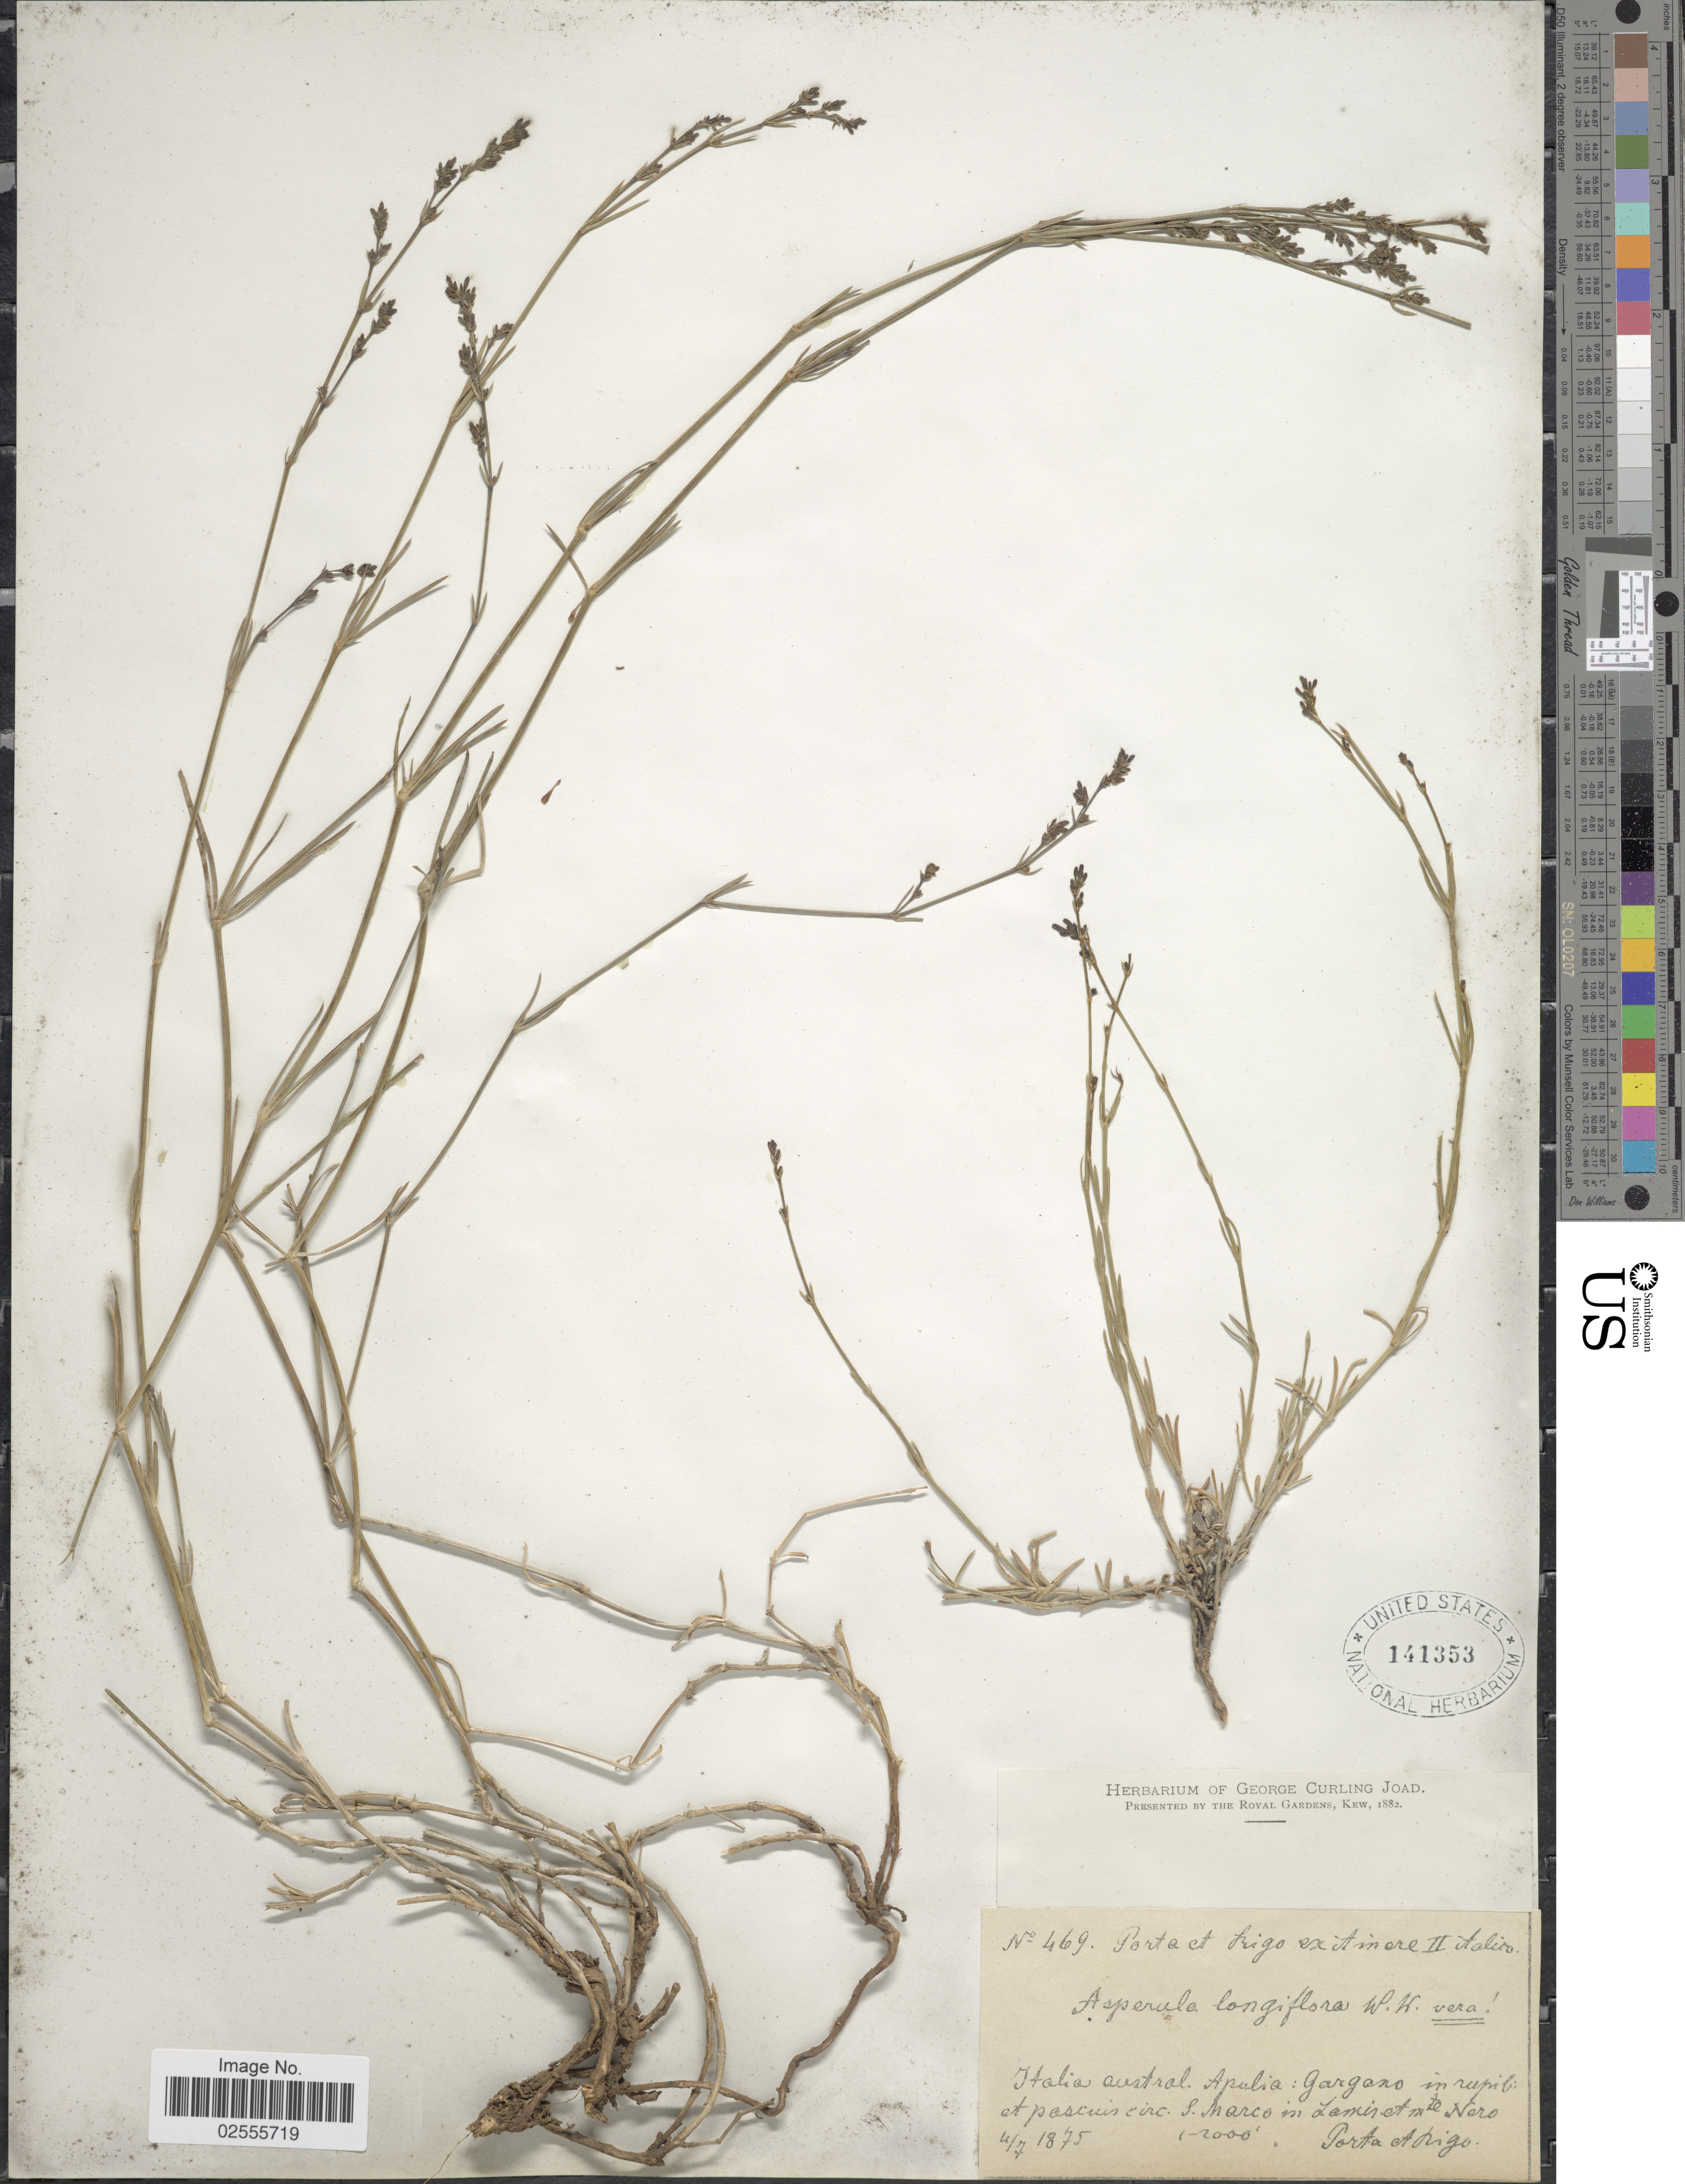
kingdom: Plantae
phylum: Tracheophyta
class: Magnoliopsida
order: Gentianales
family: Rubiaceae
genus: Asperula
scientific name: Asperula longiflora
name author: Waldst. & Kit.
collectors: -- Porta & -- Rigo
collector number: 469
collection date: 1875-07-04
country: Italy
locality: Itinere II Italico, Italia austral. Apulia: Gargano in rupib. et pascuis circ. S. Marco in Lamir et inte Naro. [interpreted]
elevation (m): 305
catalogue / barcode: US 141353